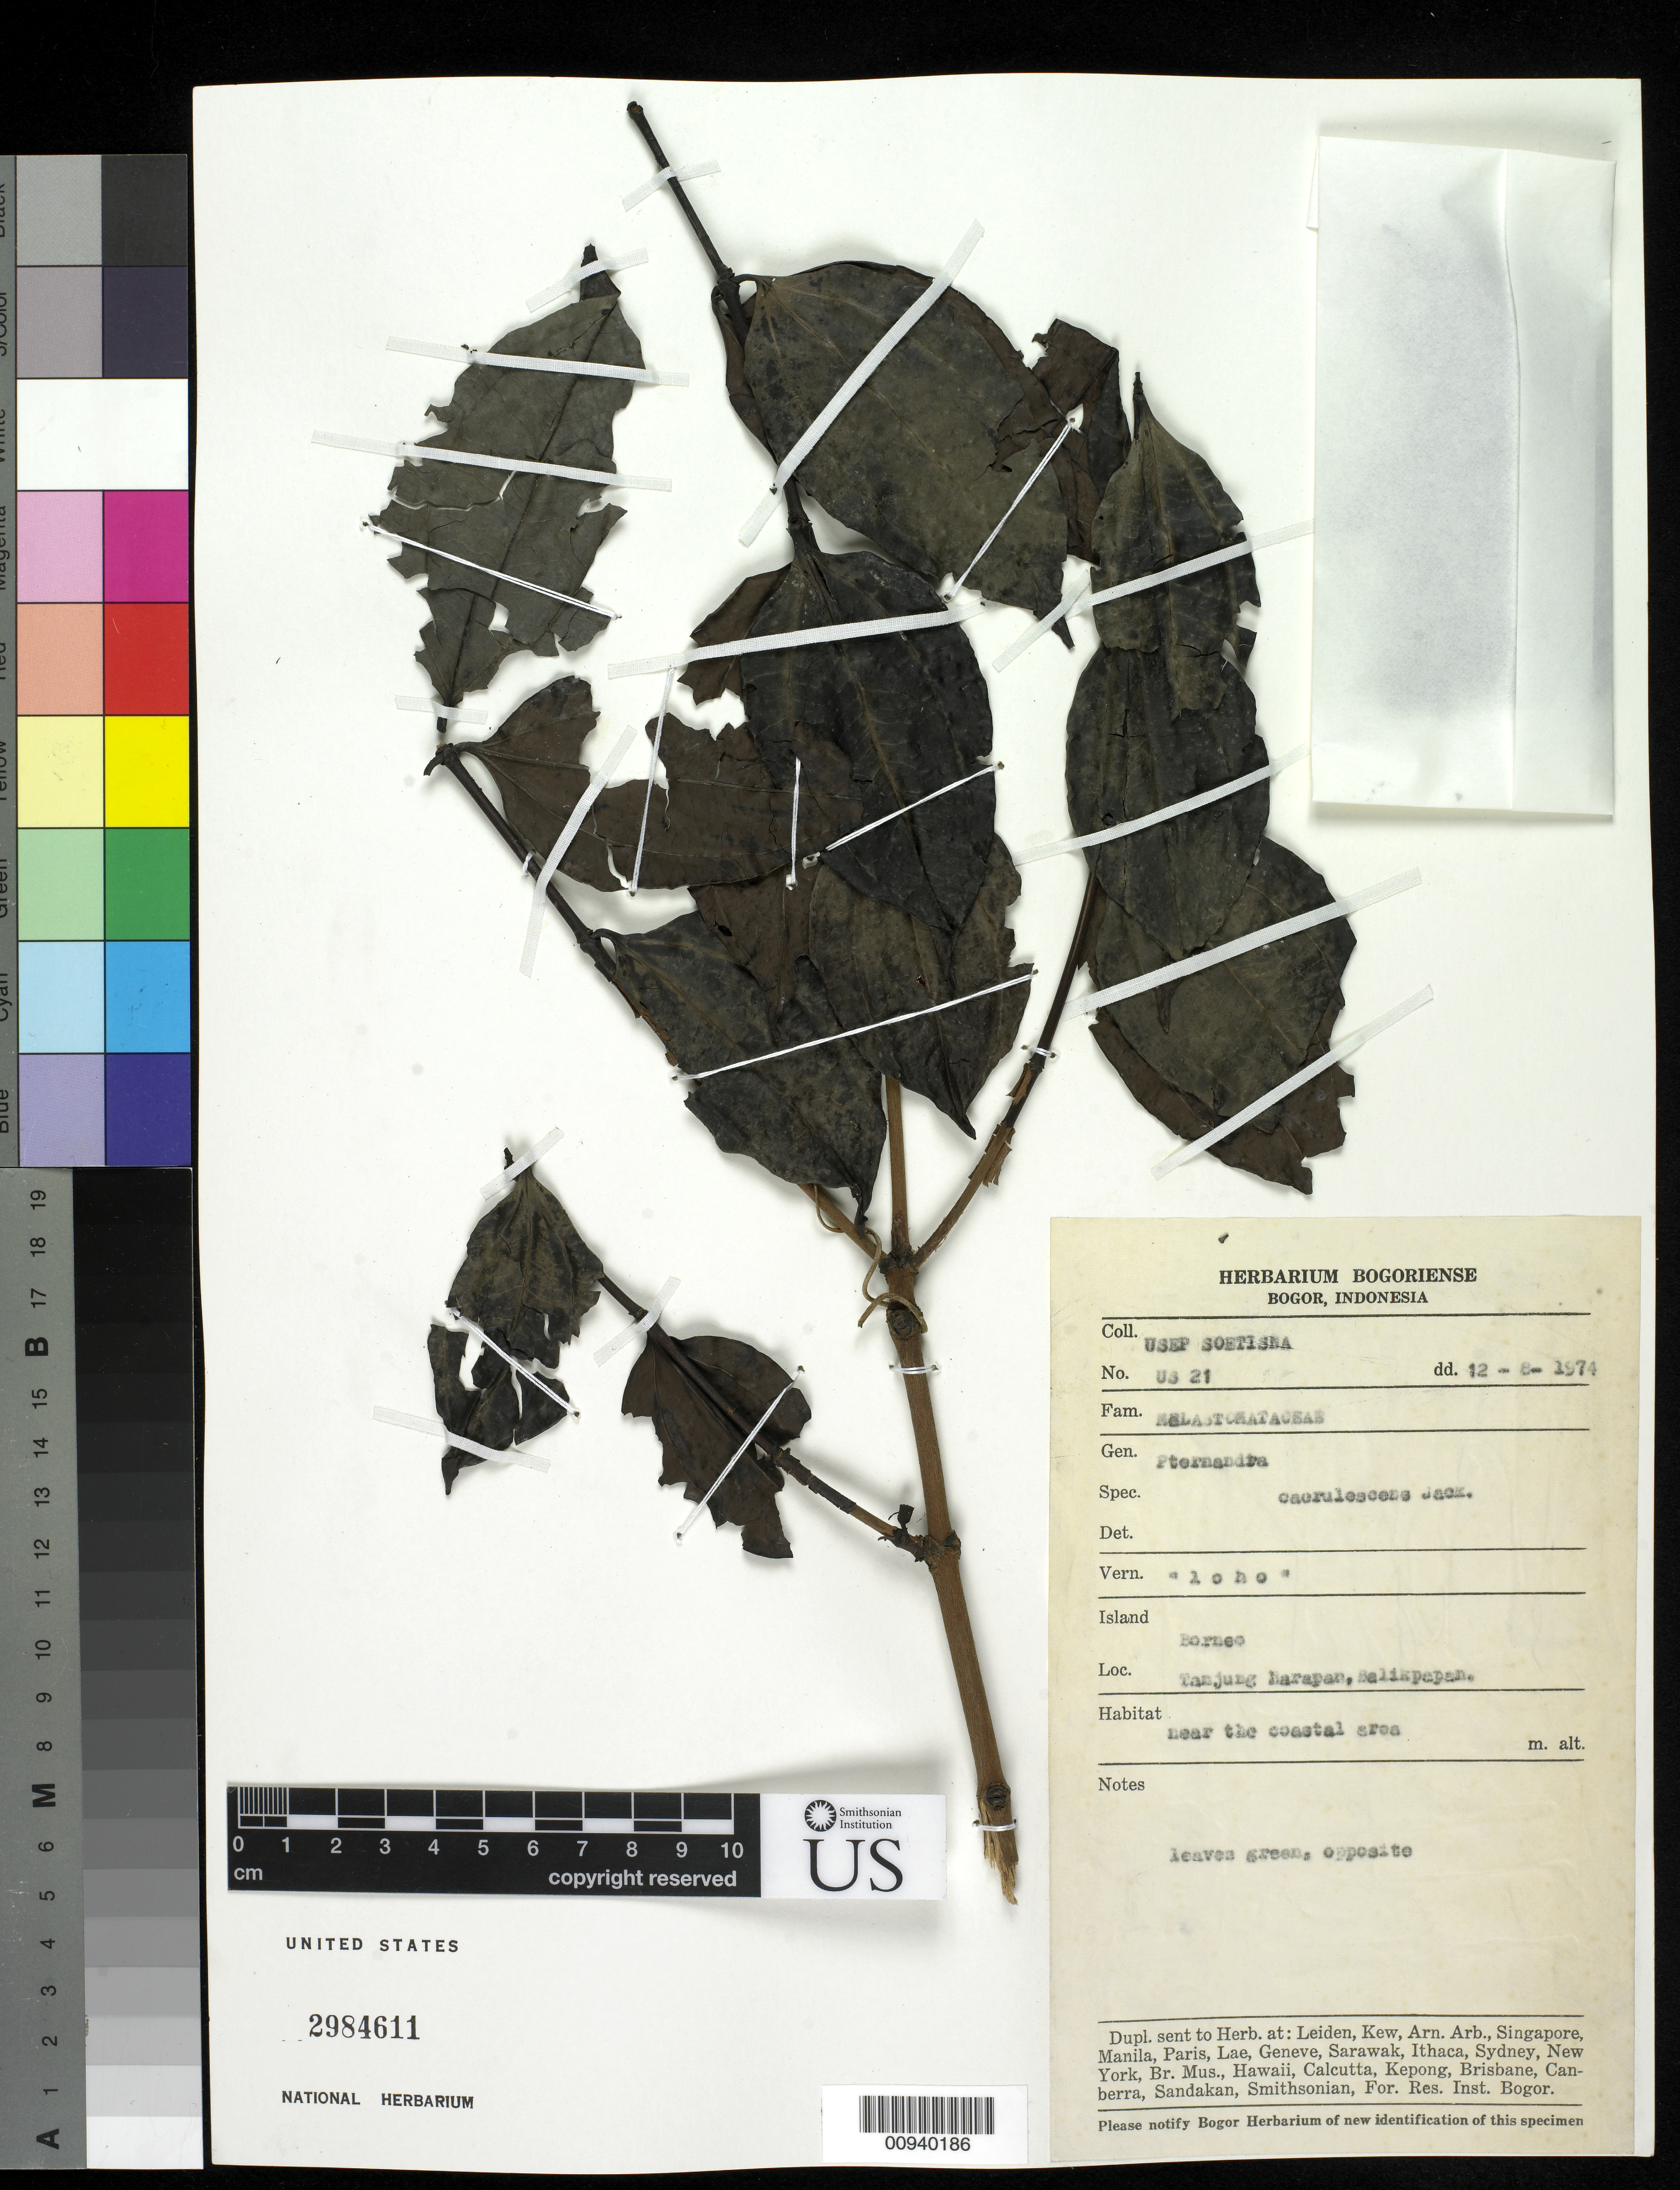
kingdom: Plantae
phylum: Tracheophyta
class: Magnoliopsida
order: Myrtales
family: Melastomataceae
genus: Pternandra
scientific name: Pternandra coerulescens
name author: Jack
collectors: U. Soetisna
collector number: US 21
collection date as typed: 12 Aug 1974 or 08 Dec 1974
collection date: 1974-08-12/1974-12-08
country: Malaysia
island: Borneo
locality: Tamjung Narapan, Balikpapan, near the coastal area.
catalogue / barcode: US 2984611